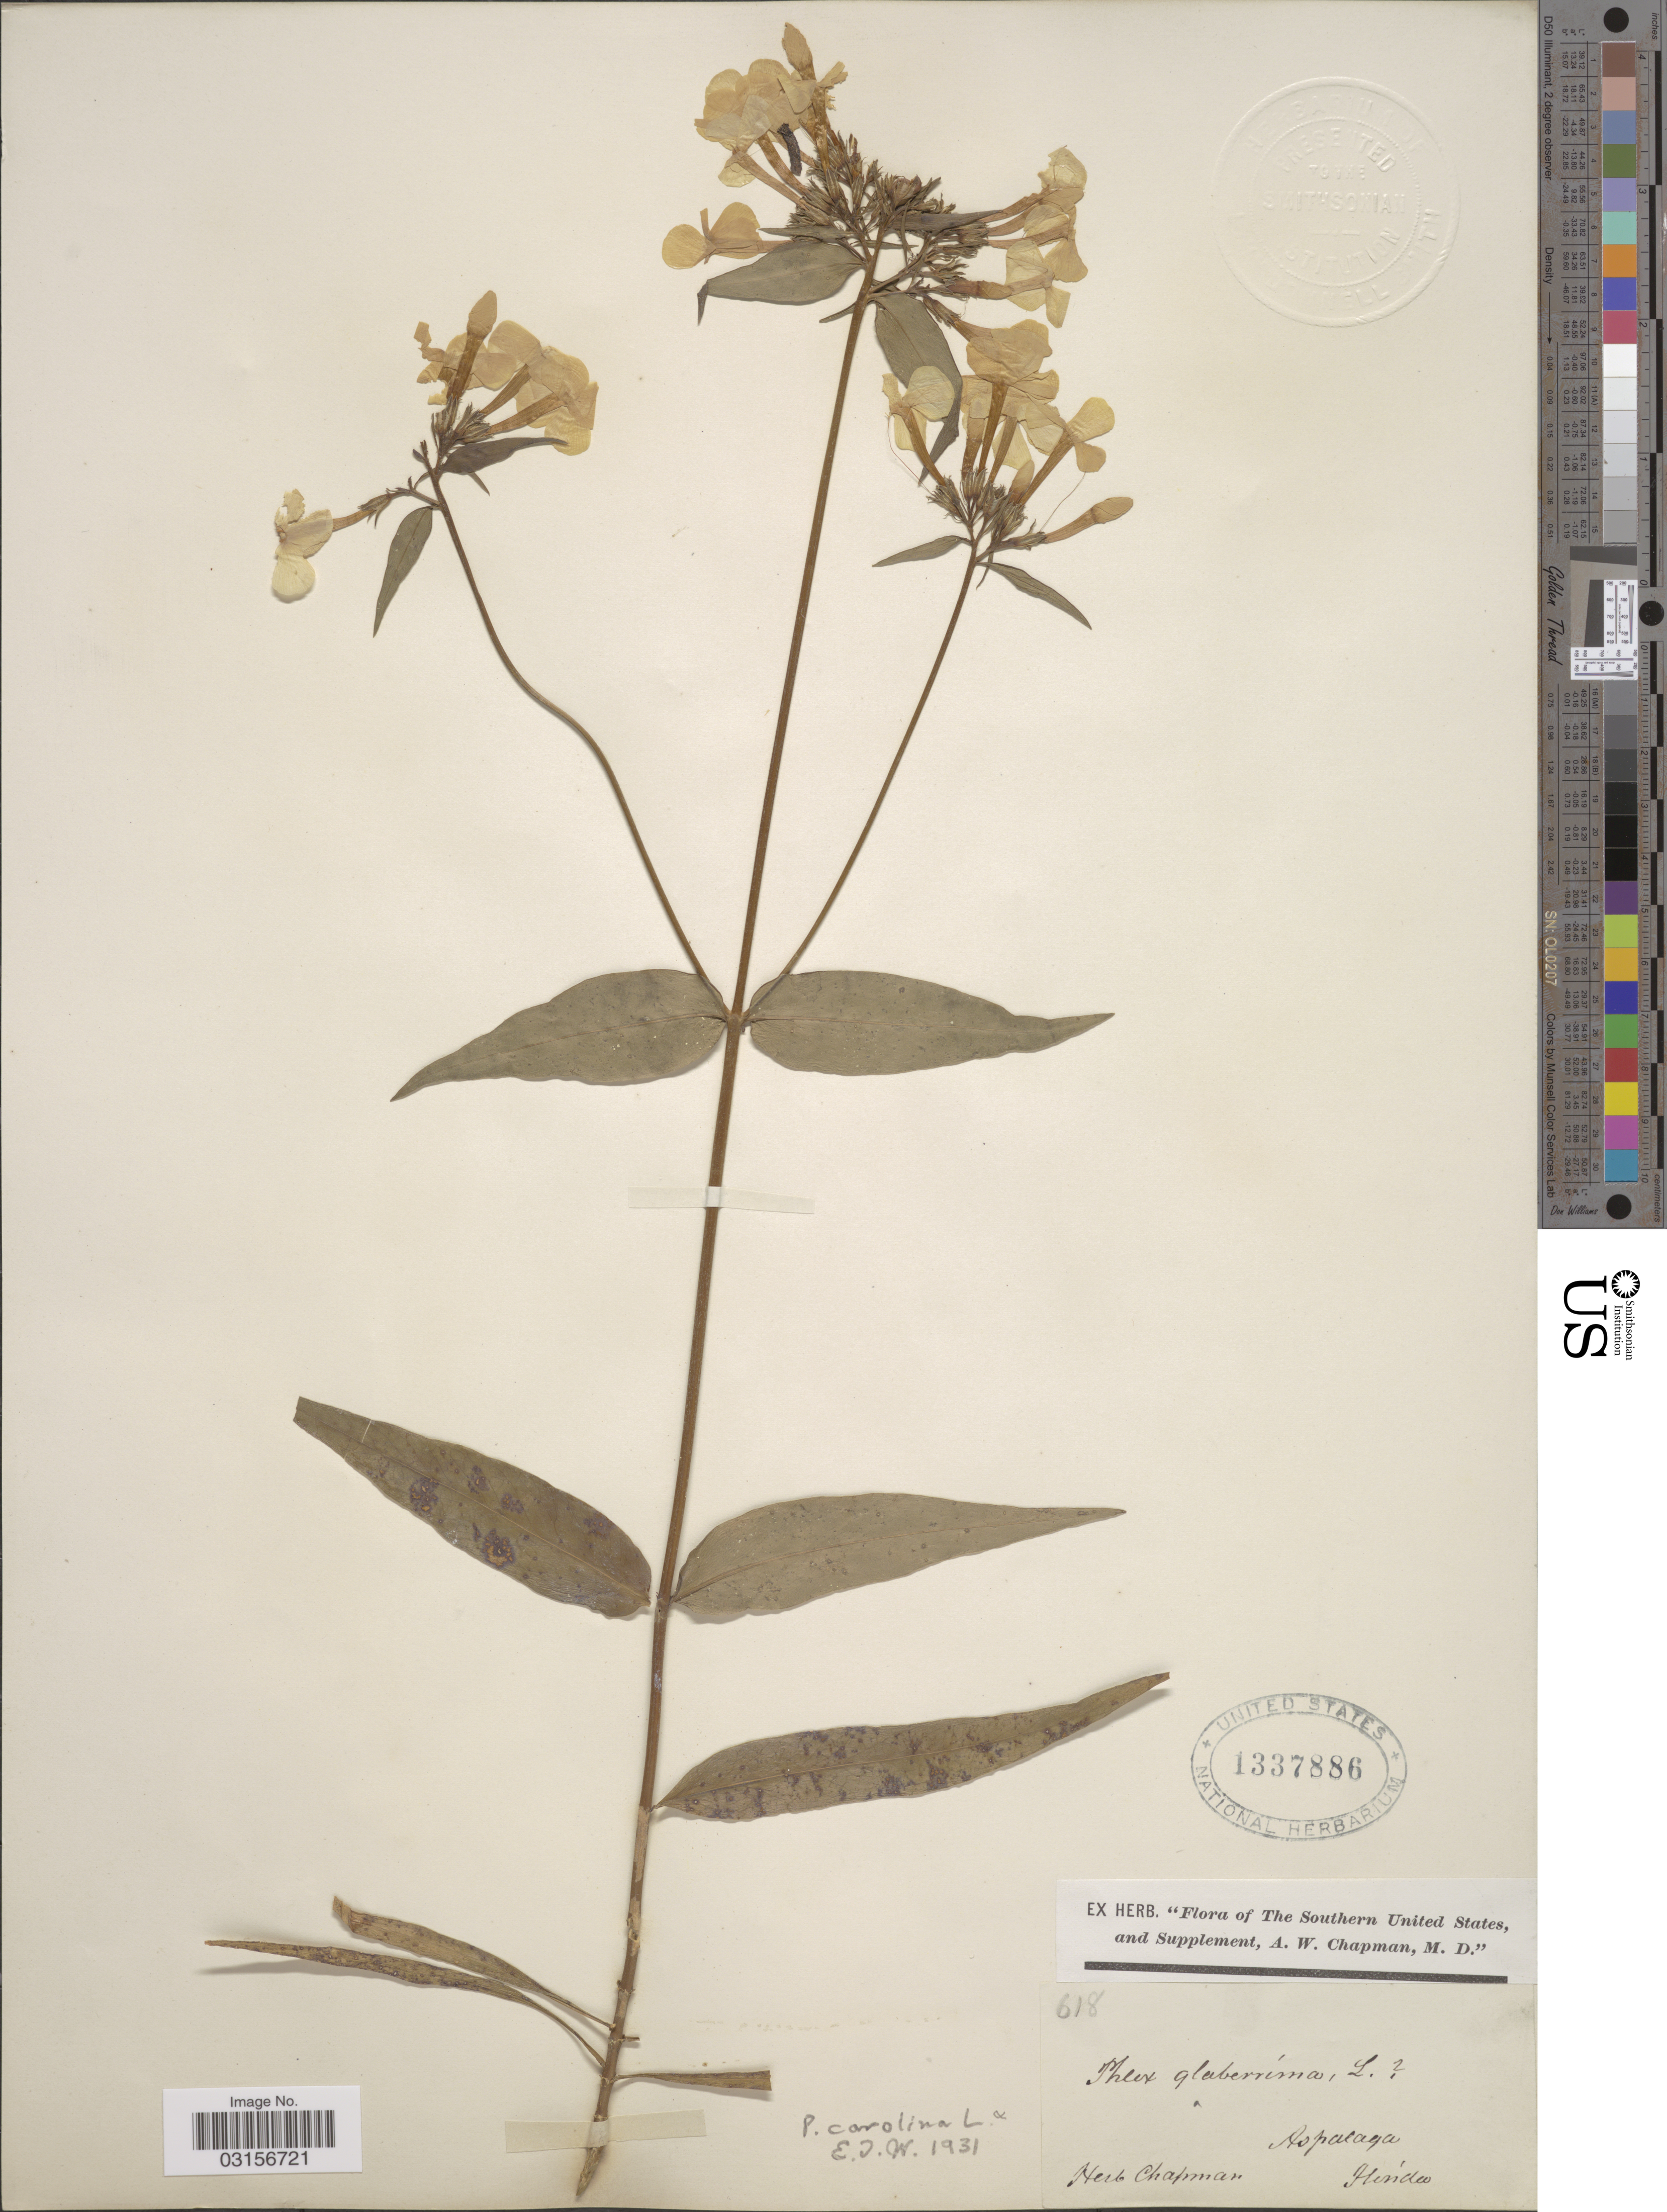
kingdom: Plantae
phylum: Tracheophyta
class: Magnoliopsida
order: Ericales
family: Polemoniaceae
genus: Phlox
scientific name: Phlox carolina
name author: L.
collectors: ex herb. A.W. Chapman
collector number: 618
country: United States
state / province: Florida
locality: The Southern United States, Aspalaga.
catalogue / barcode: US 1337886